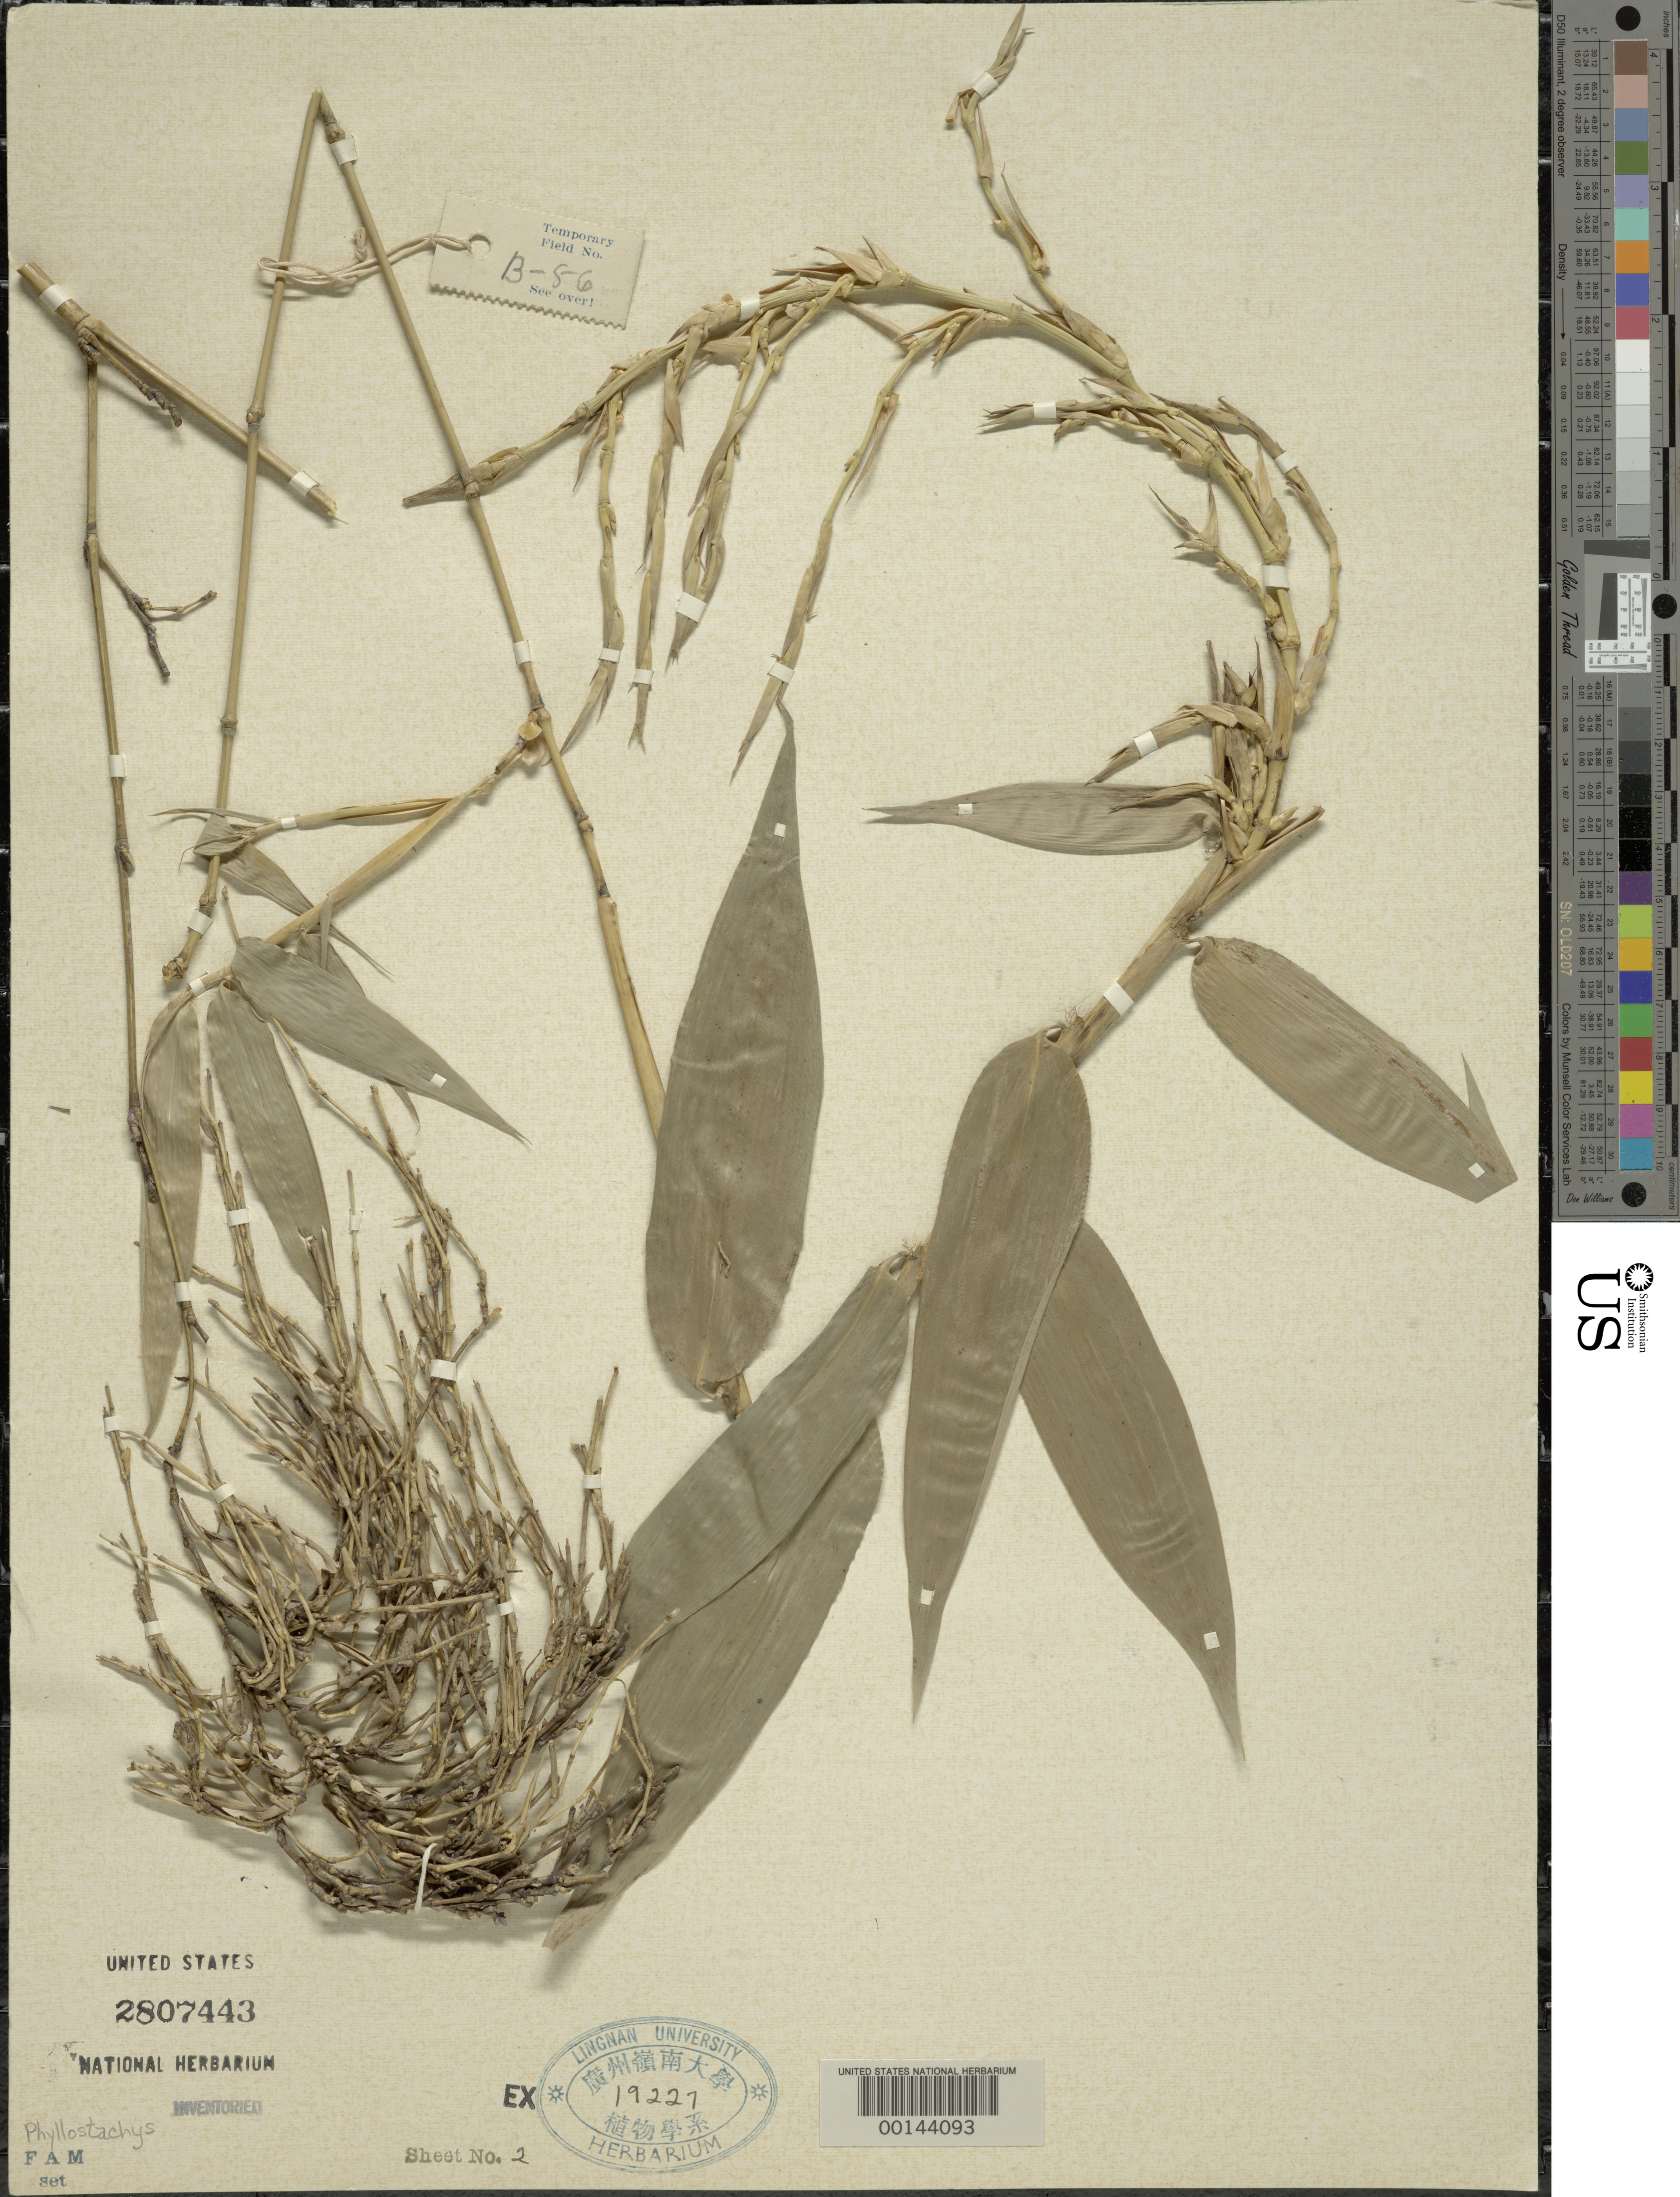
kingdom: Plantae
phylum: Tracheophyta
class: Liliopsida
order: Poales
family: Poaceae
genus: Phyllostachys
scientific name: Phyllostachys sp.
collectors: J. Rose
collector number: B-56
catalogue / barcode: US 2807443